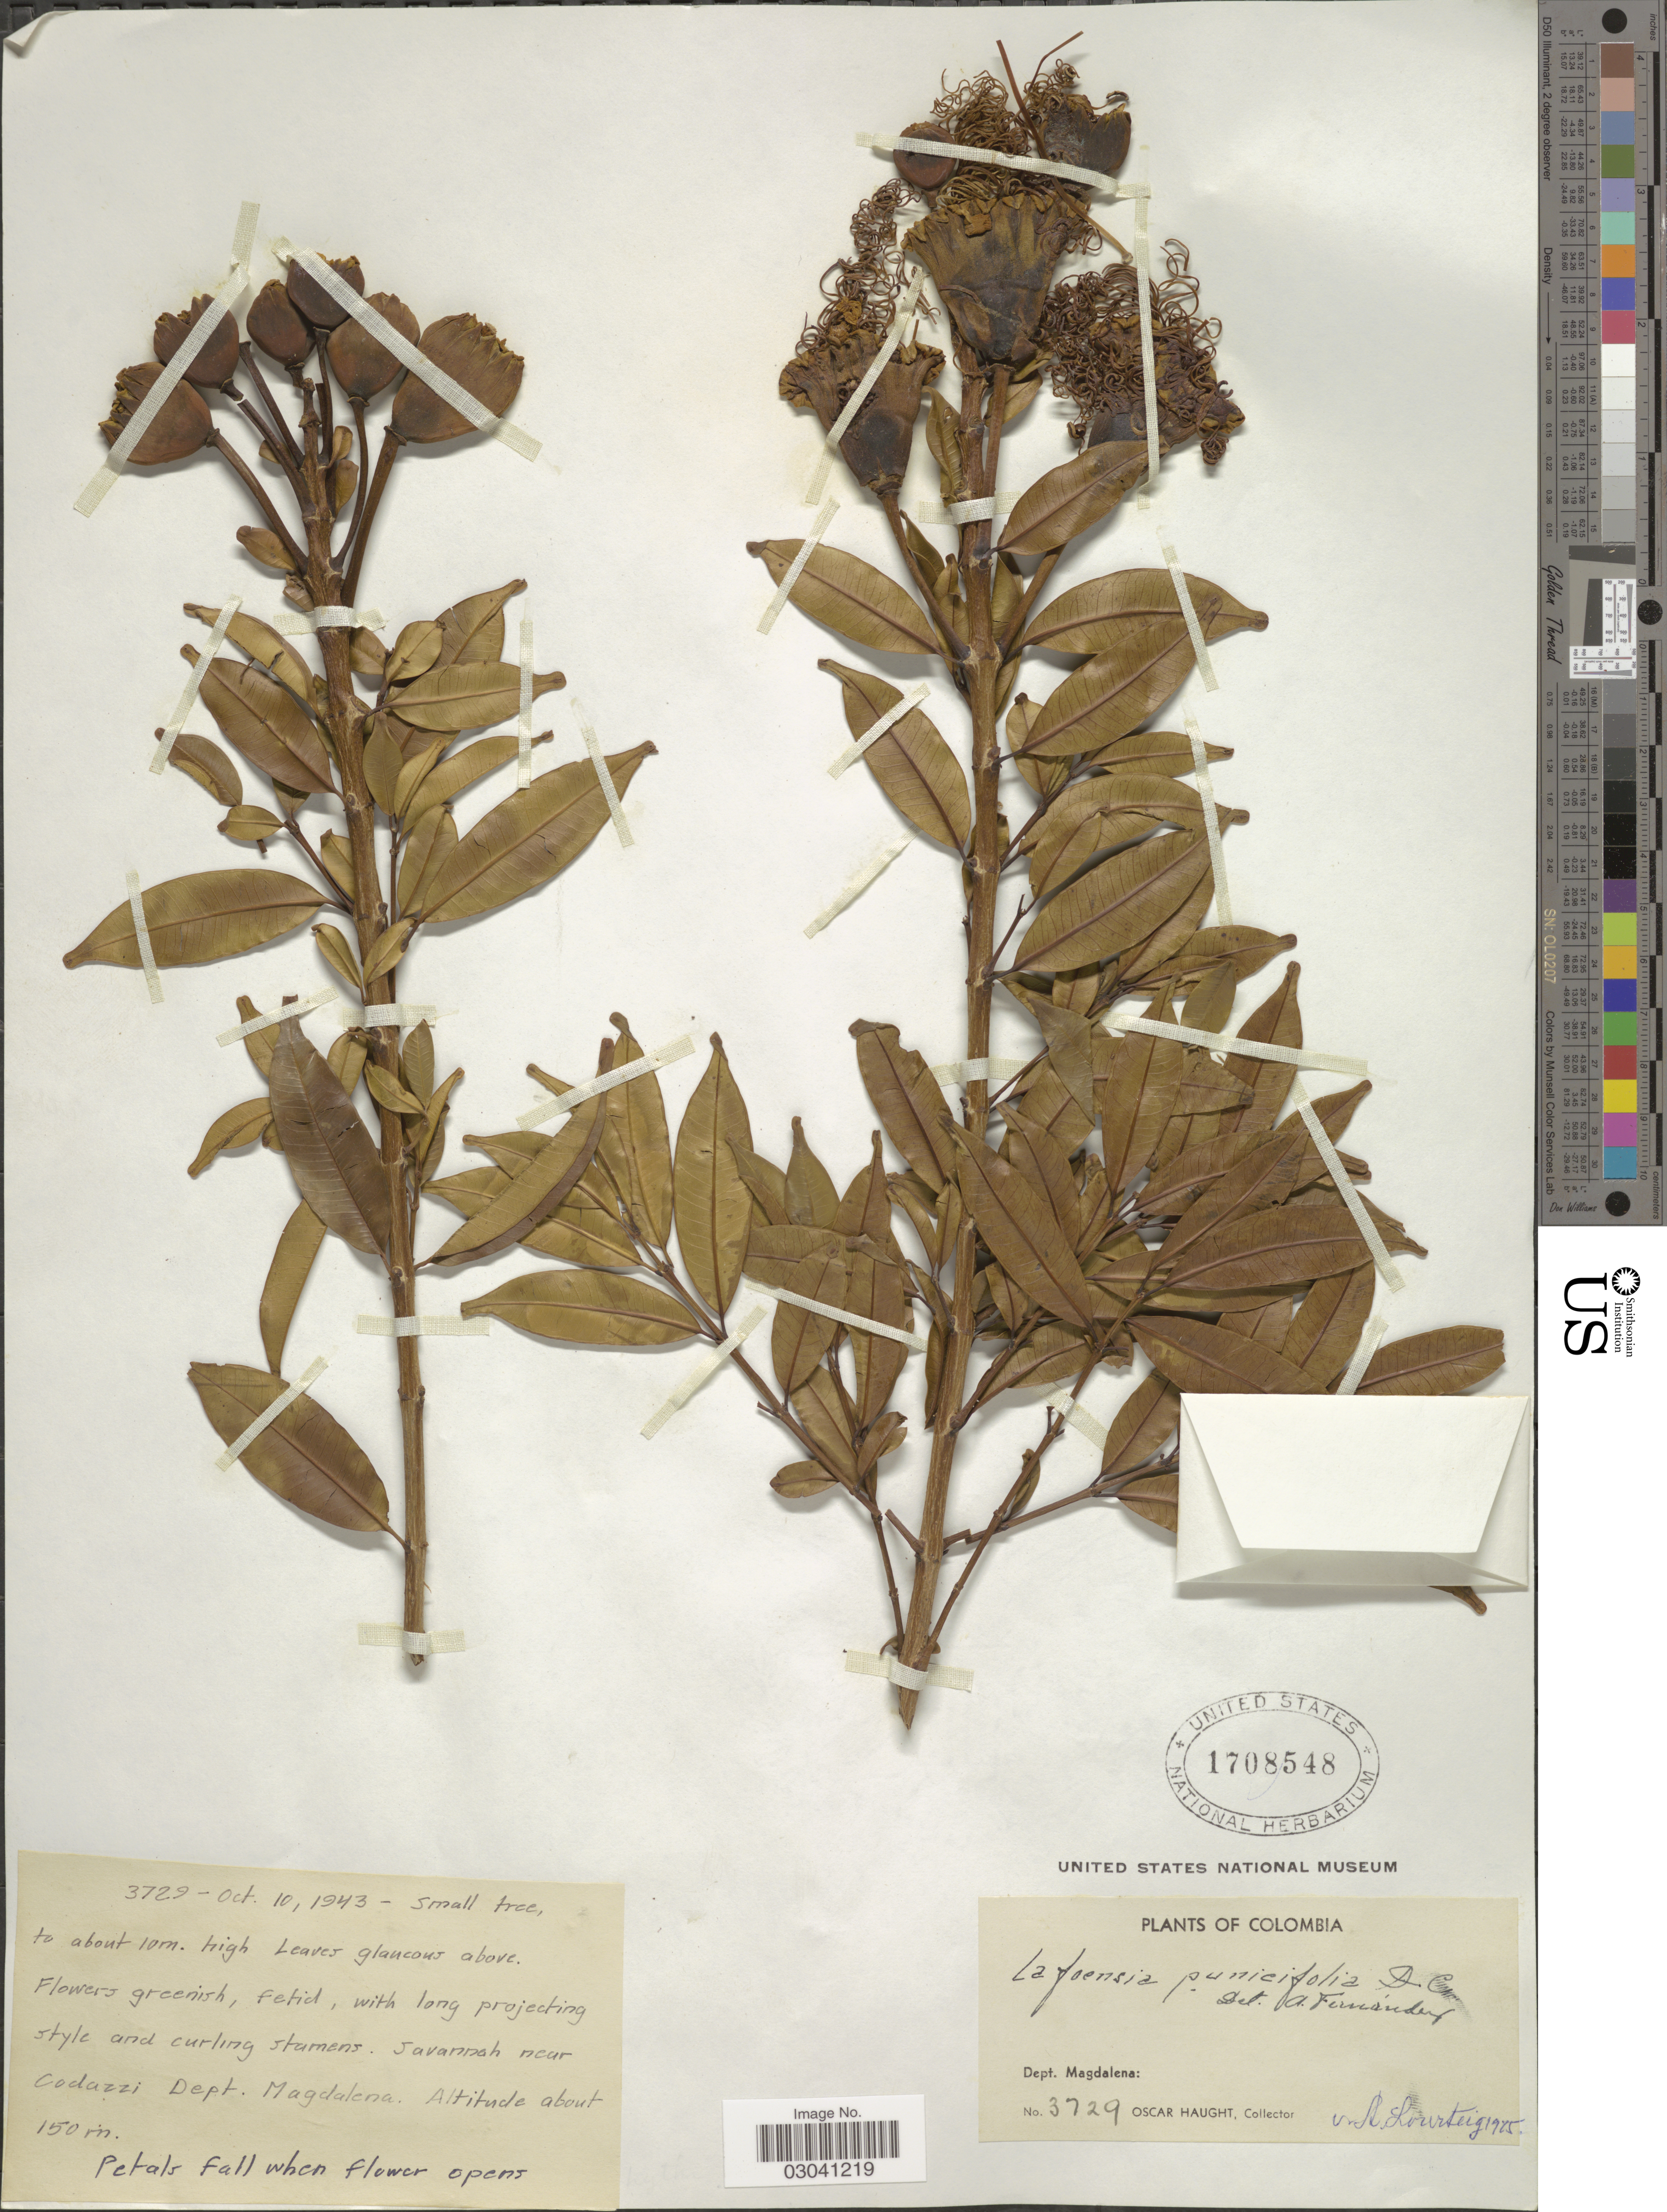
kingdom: Plantae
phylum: Tracheophyta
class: Magnoliopsida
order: Myrtales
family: Lythraceae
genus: Lafoensia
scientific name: Lafoensia punicifolia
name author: DC.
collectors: O. L. Haught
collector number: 3729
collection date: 1943-10-10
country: Colombia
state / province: Magdalena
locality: Savannah near Codazzi, Dept. Magdalena.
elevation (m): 150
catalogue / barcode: US 1708548